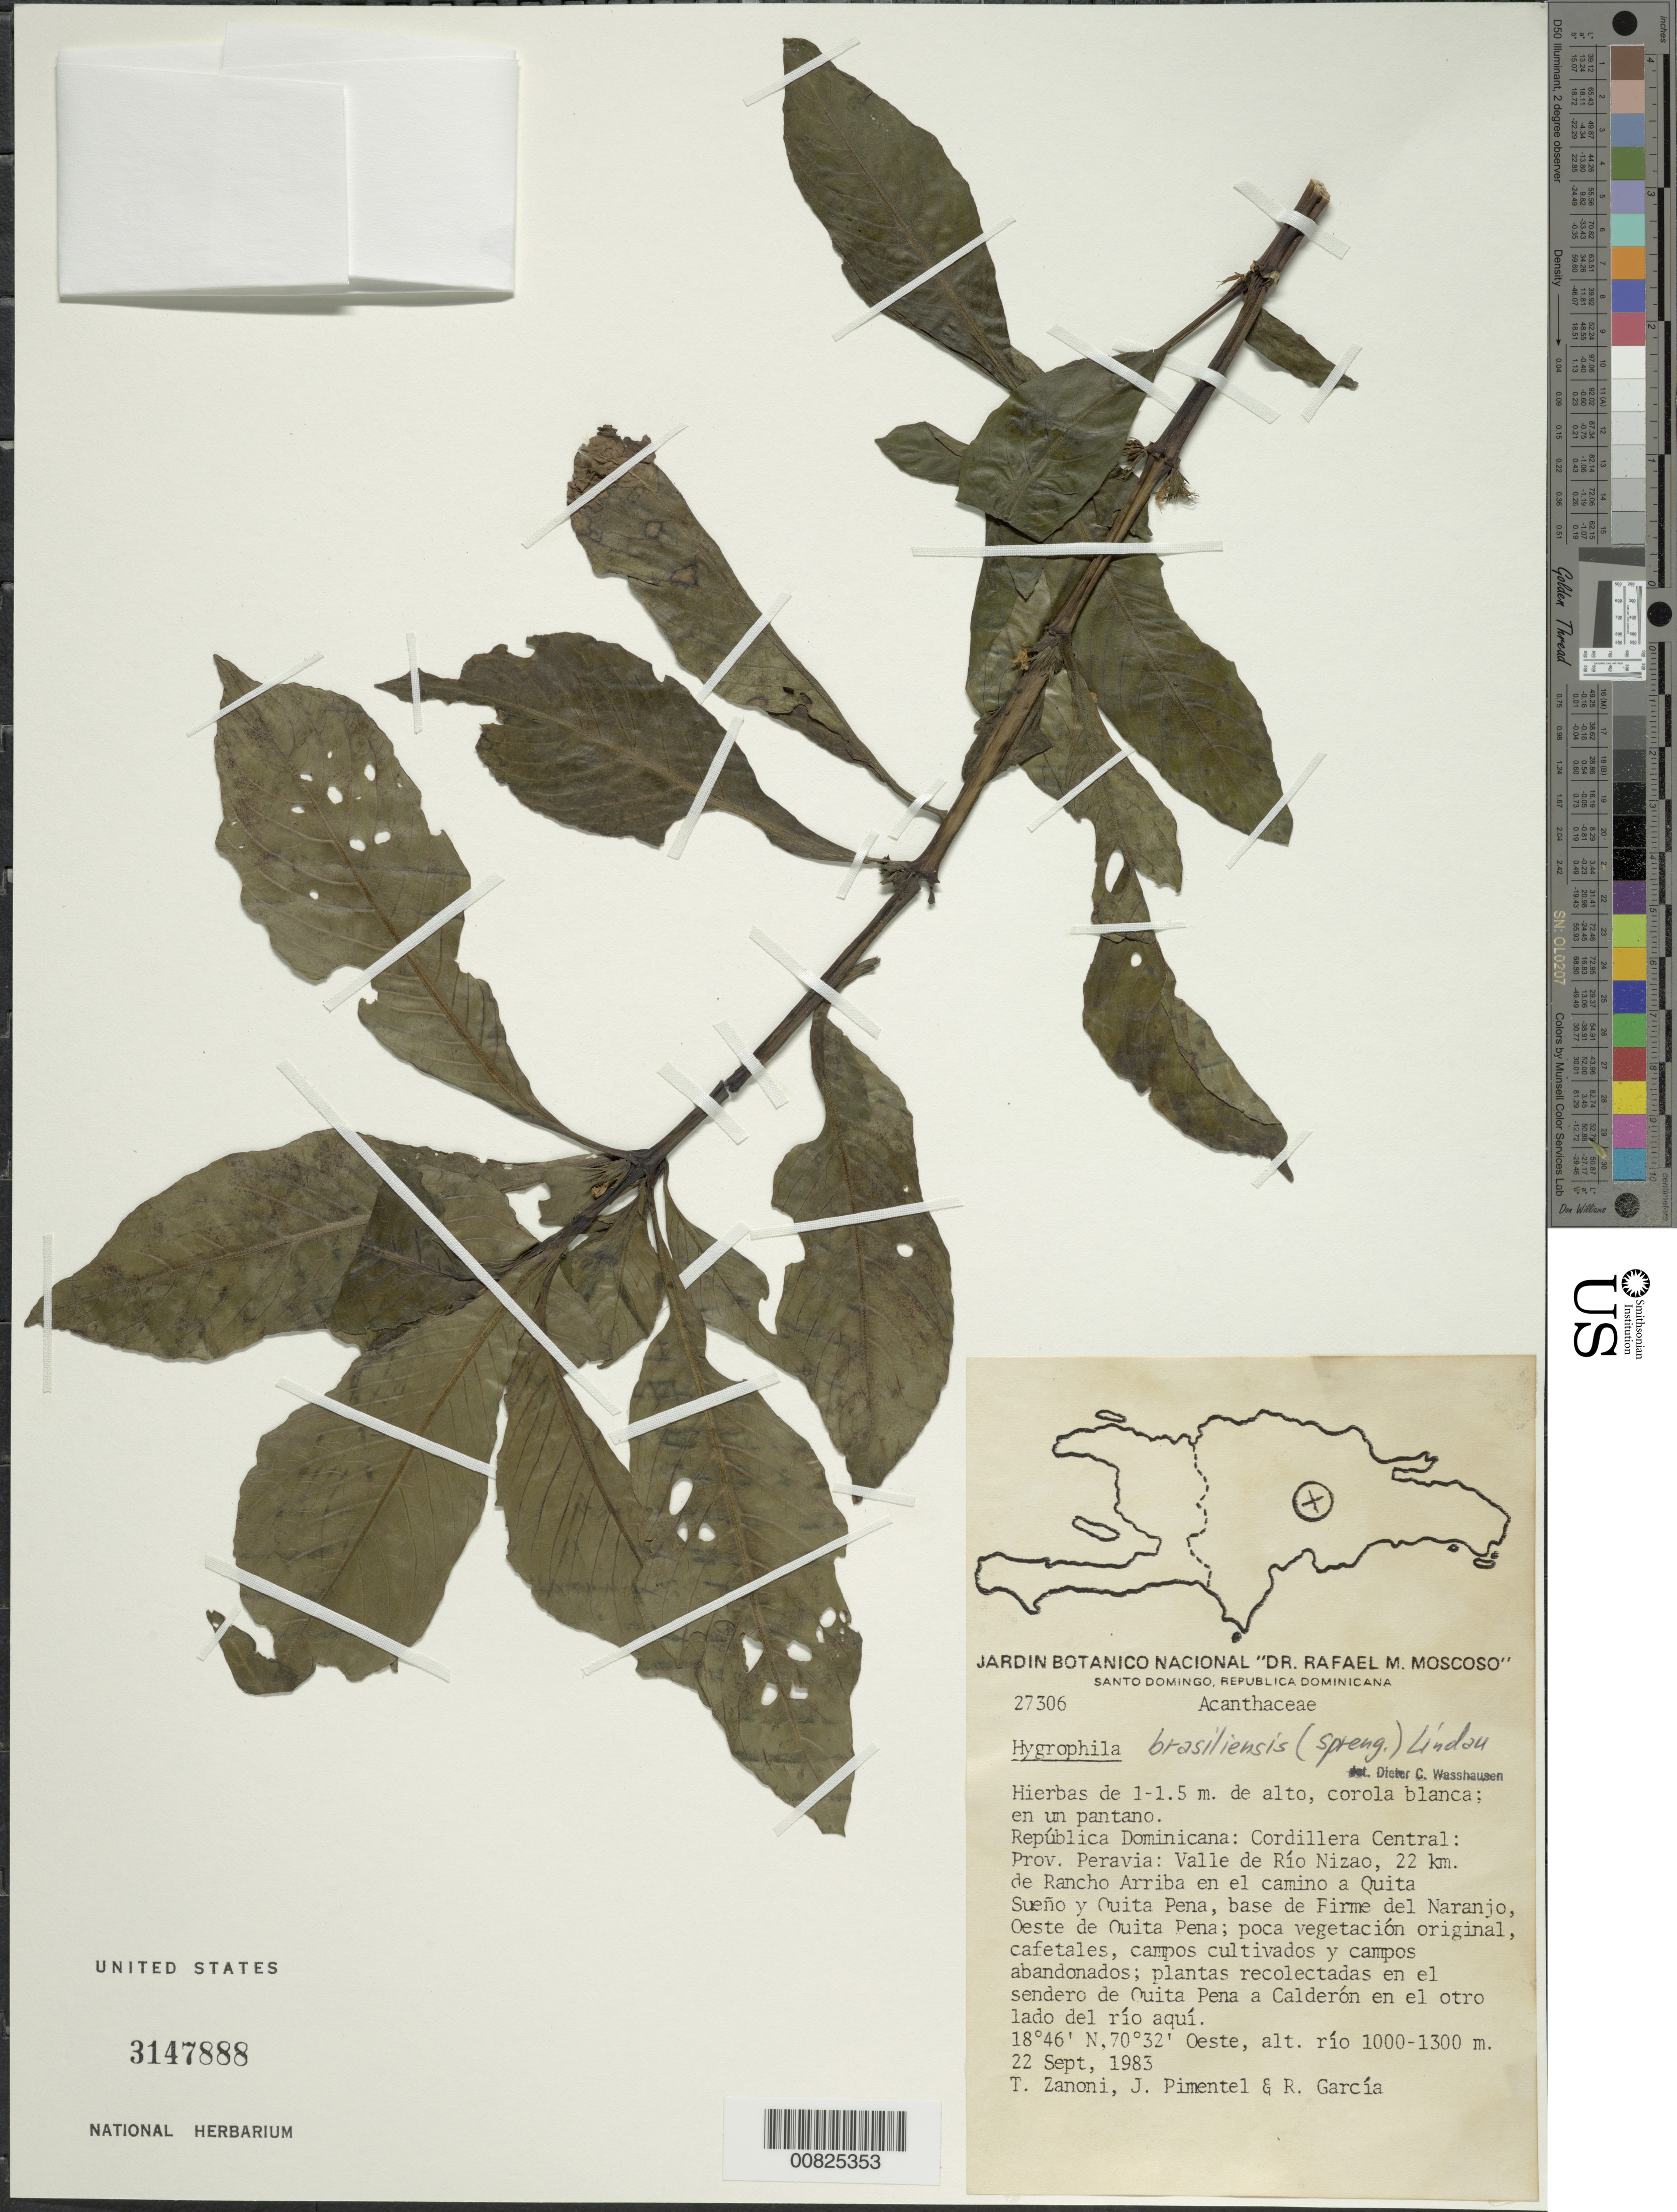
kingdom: Plantae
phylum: Tracheophyta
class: Magnoliopsida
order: Lamiales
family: Acanthaceae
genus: Hygrophila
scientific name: Hygrophila costata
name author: Nees & T. Nees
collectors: T. A. Zanoni, J. Pimentel & R. G. García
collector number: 27306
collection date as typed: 22 Sep 1983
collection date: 1983-09-22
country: Dominican Republic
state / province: Peravia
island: Hispaniola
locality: Cordillera Central; Valle de Río Nizao, 22 km de Rancho Arriba en el camino a Quita Sueño y Quita Pena, base de Firme del Naranjo, Oeste de Quita Pena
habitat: En un pantano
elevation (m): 1000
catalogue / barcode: US 3147888